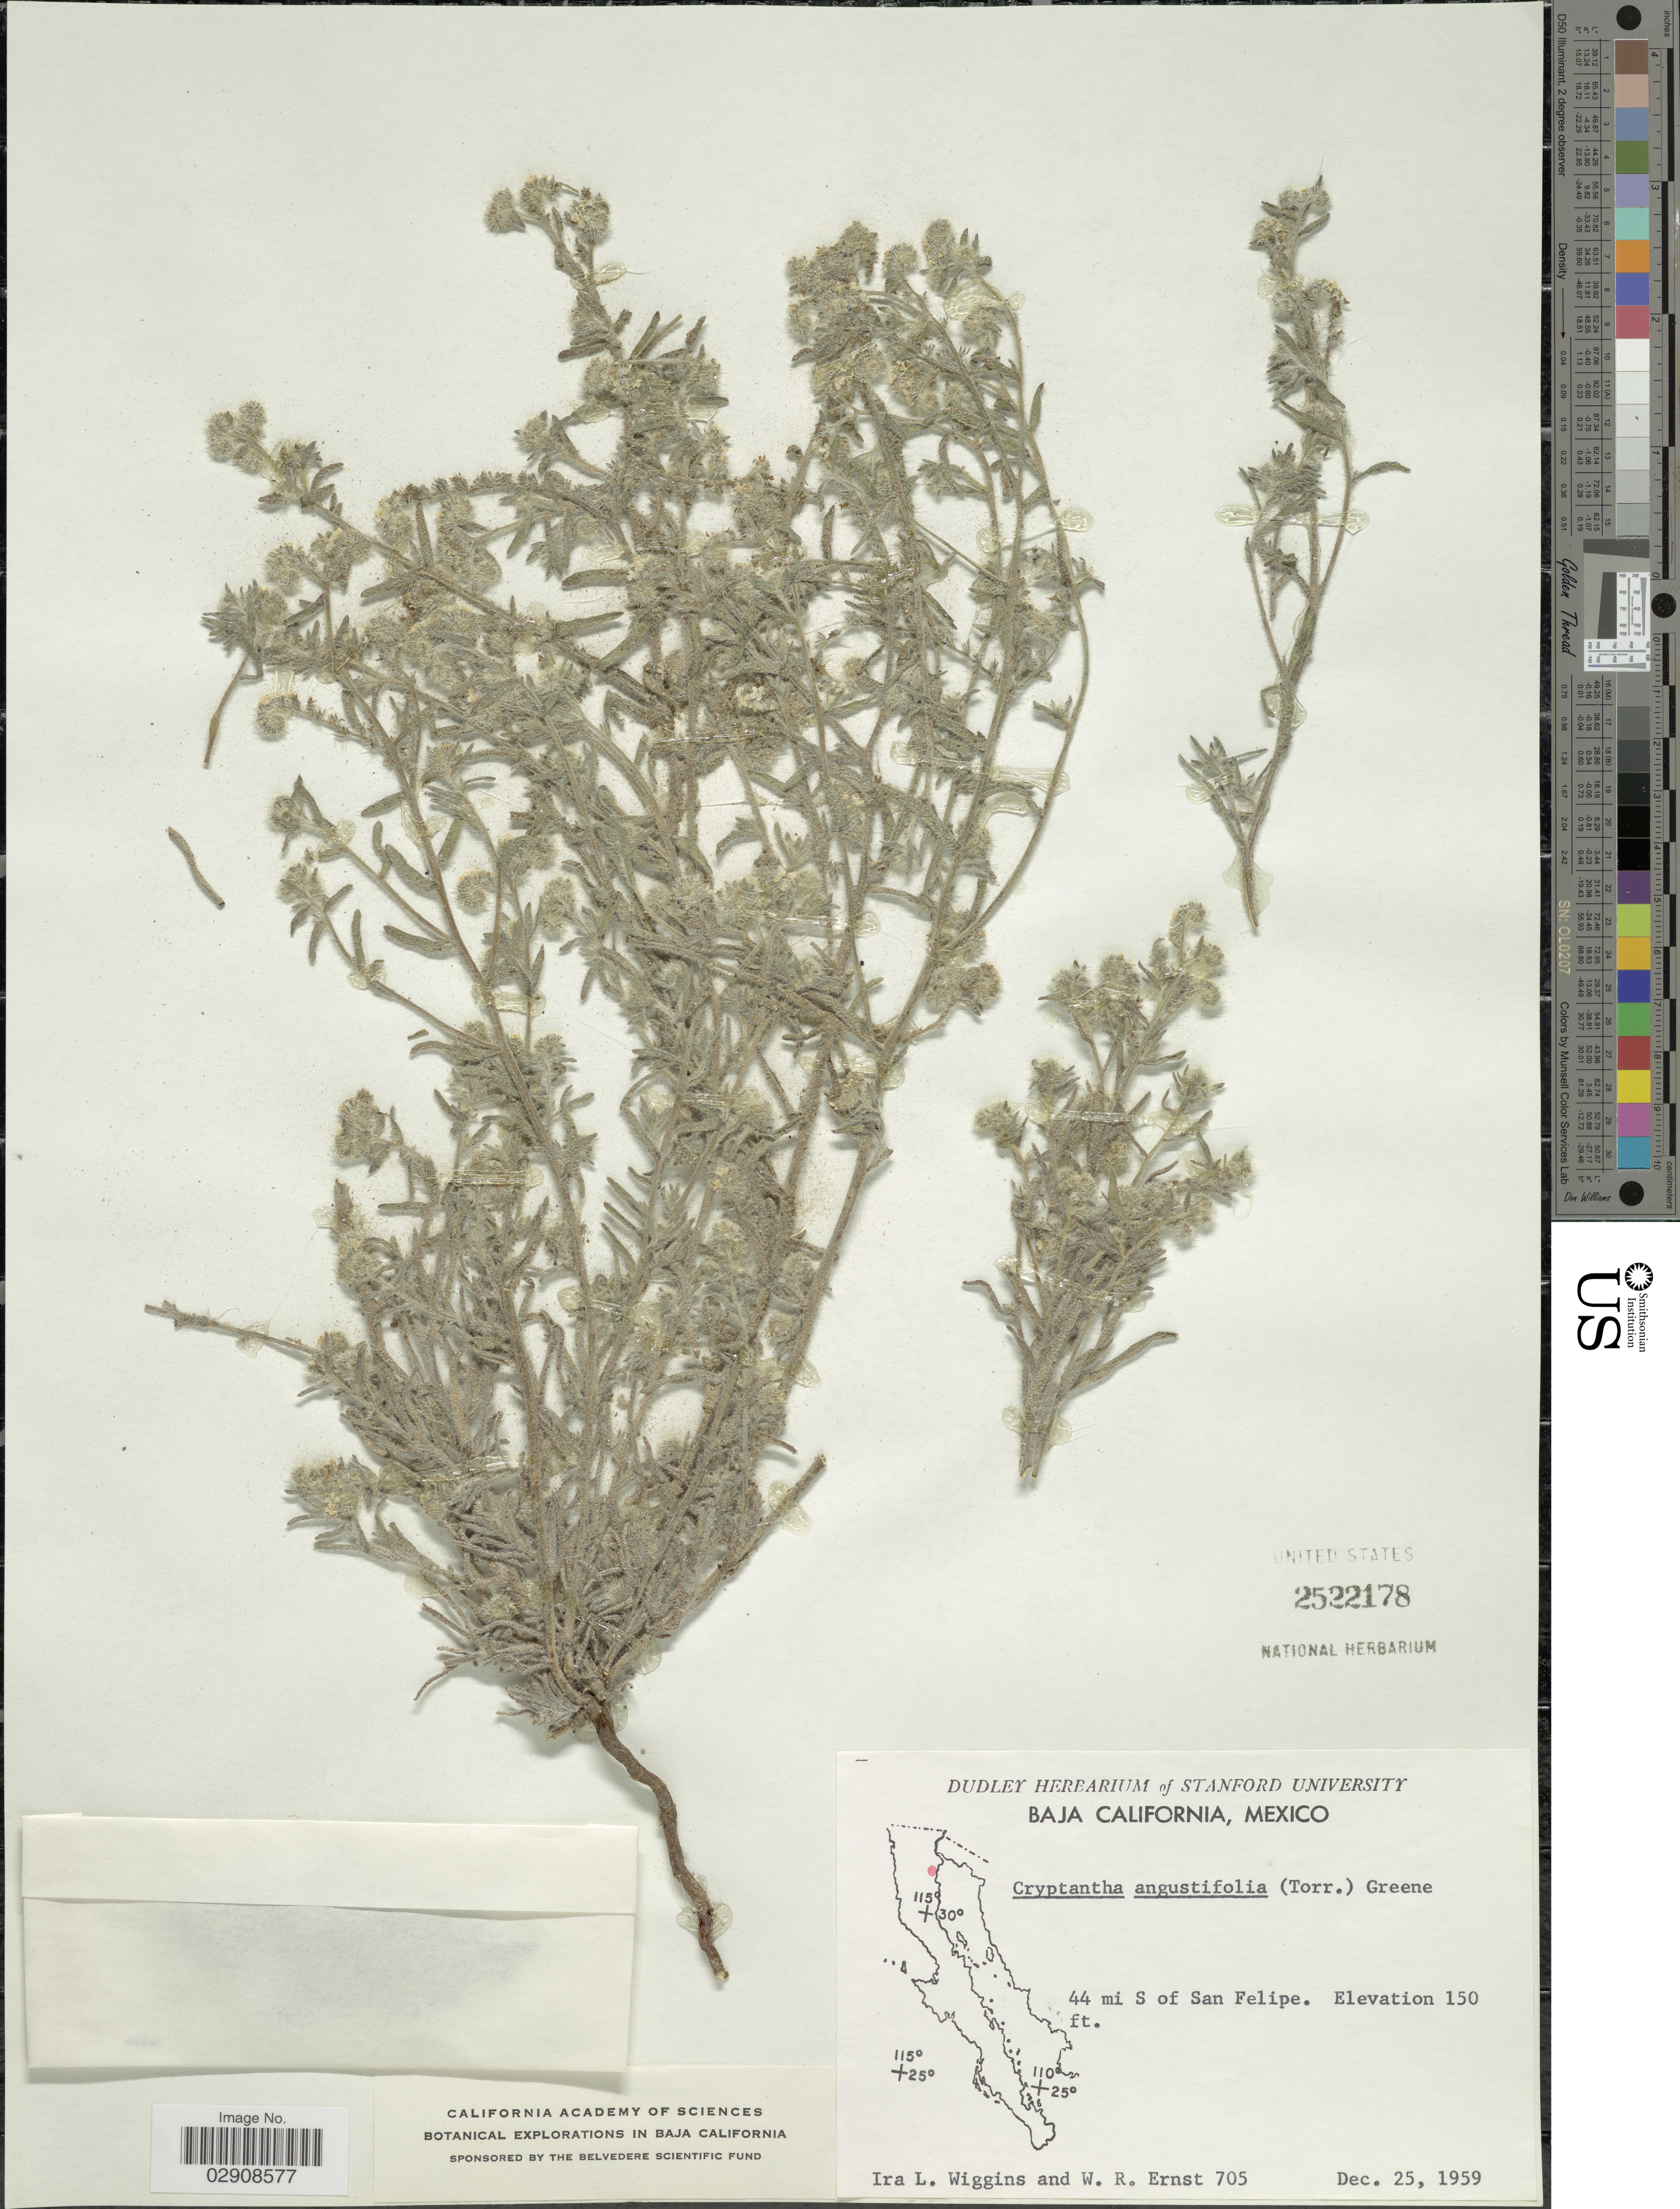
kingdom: Plantae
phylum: Tracheophyta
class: Magnoliopsida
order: Boraginales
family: Boraginaceae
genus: Cryptantha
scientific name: Cryptantha angustifolia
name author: (Torr.) Greene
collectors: I. L. Wiggins & W. R. Ernst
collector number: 705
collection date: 1959-12-25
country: Mexico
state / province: Baja California Norte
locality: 44 mi S of San Felipe.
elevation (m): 46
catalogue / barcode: US 2522178